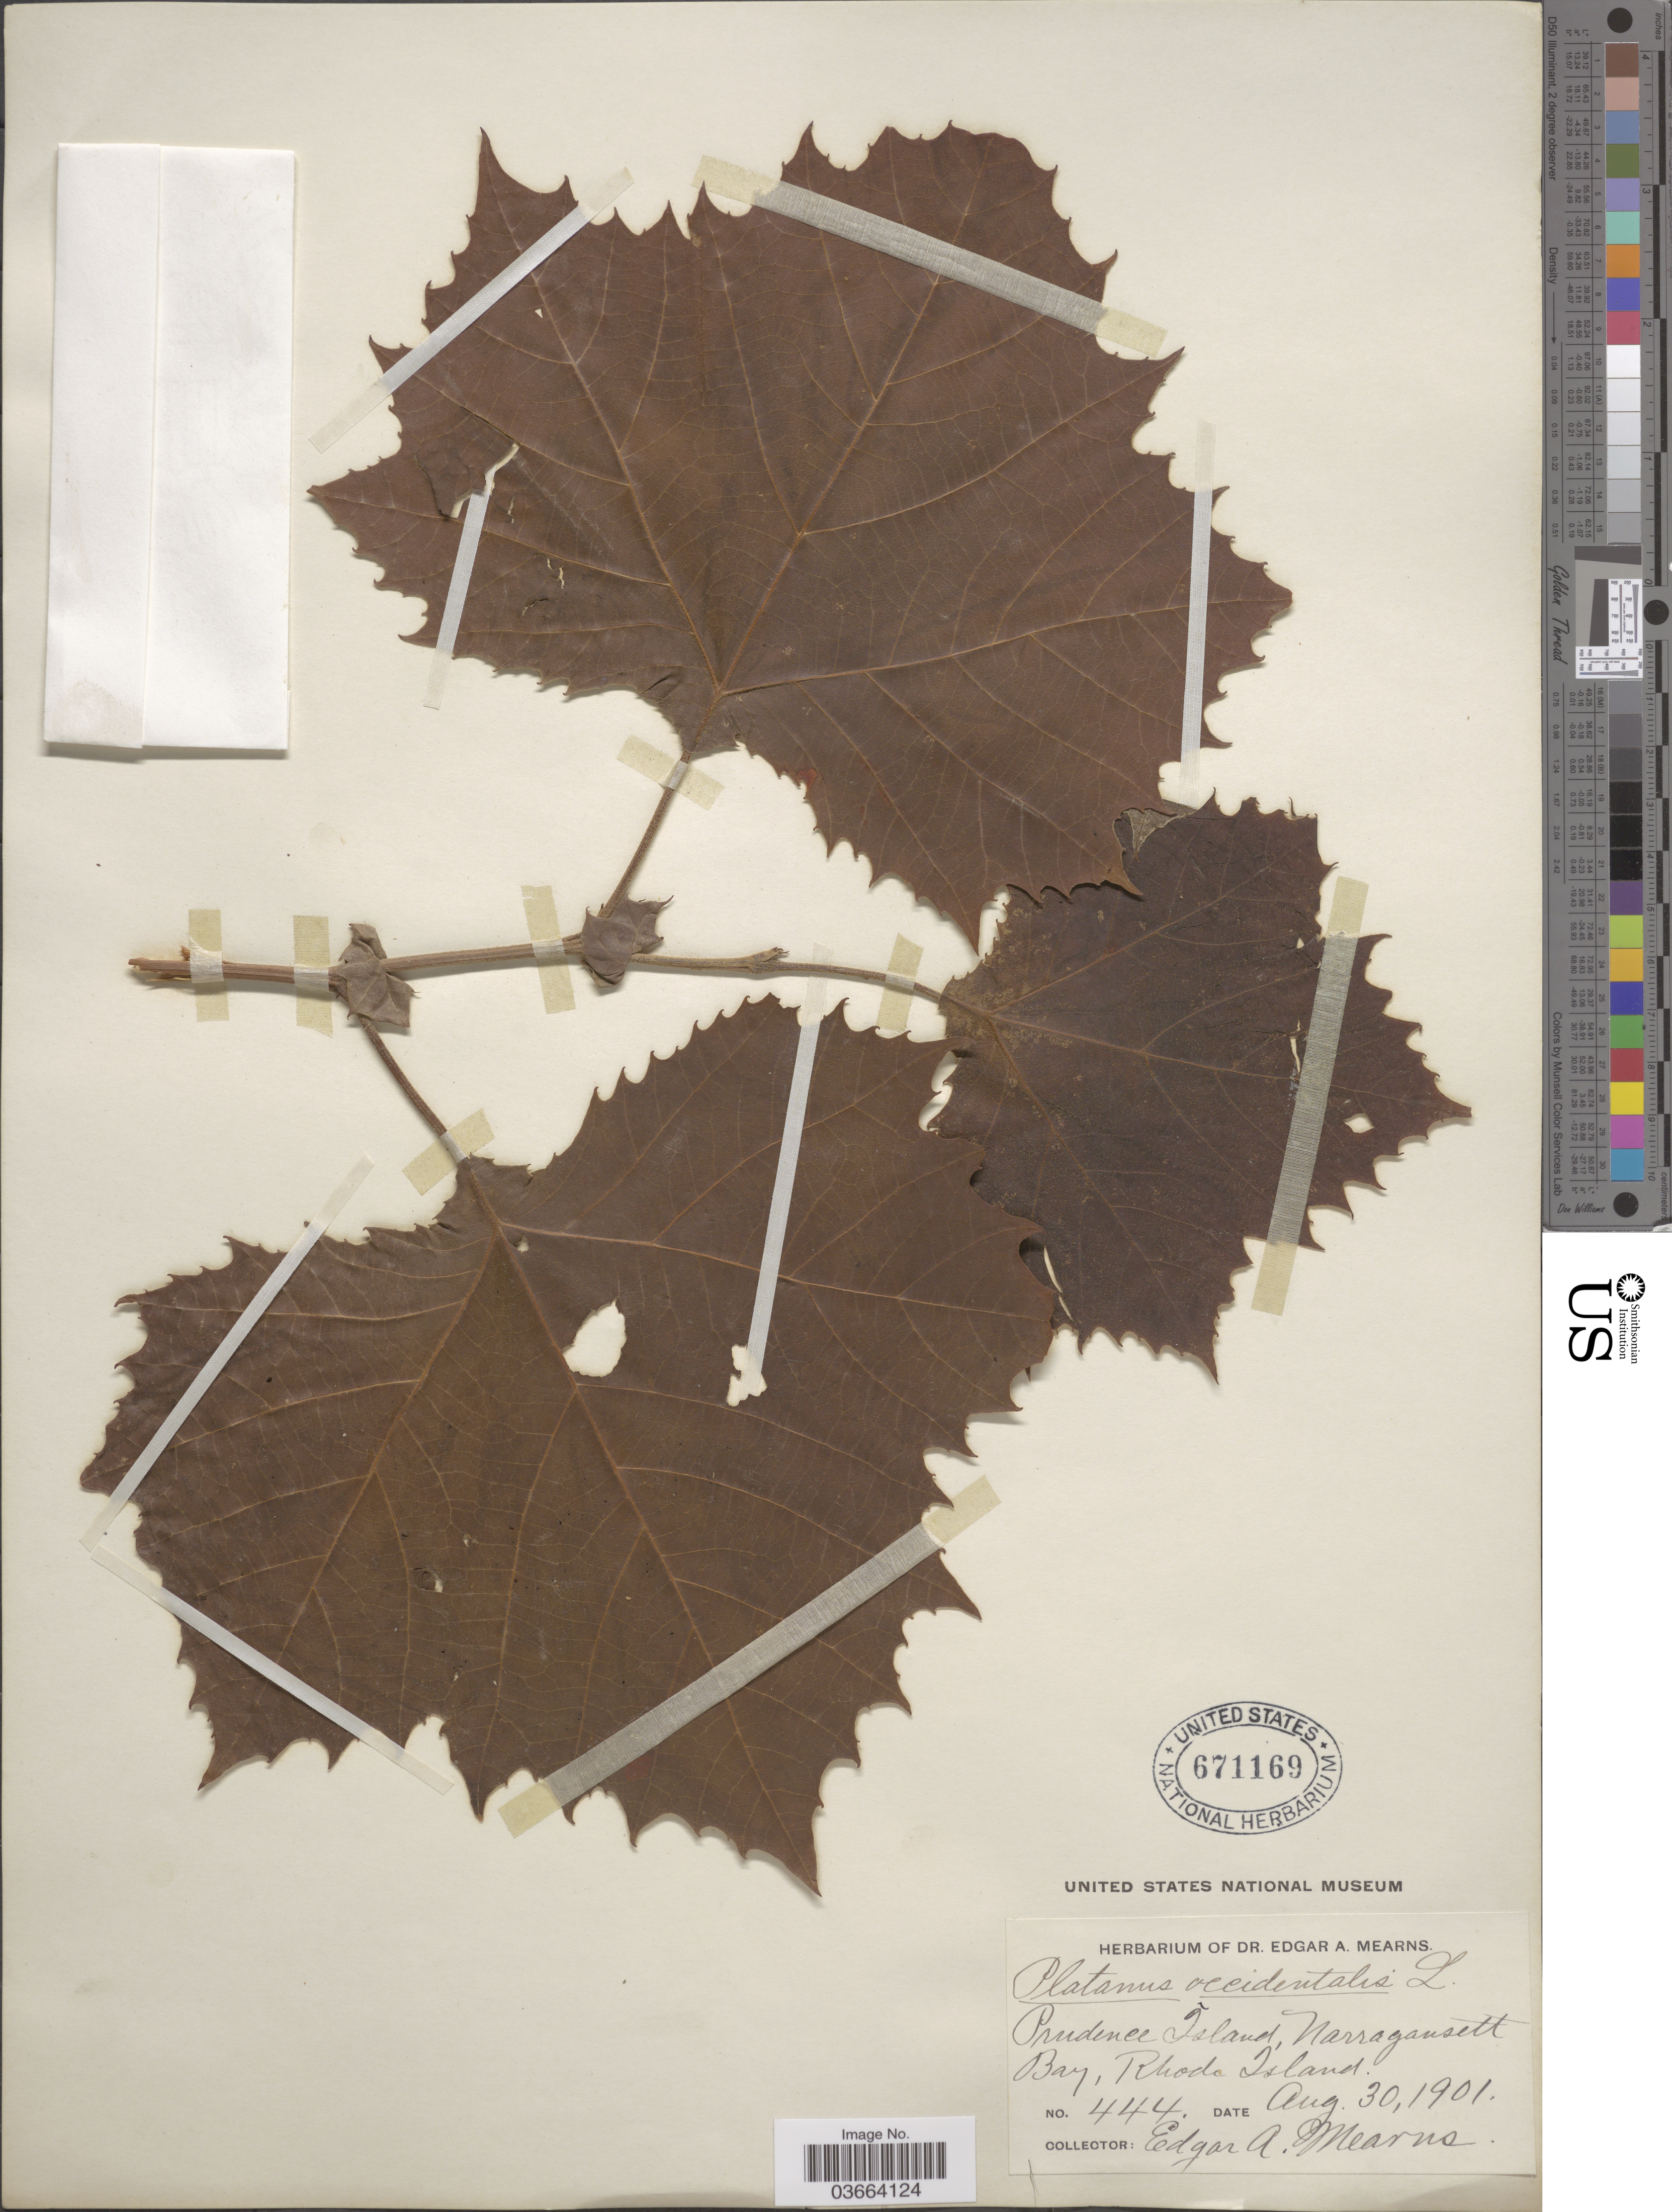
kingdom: Plantae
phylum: Tracheophyta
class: Magnoliopsida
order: Proteales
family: Platanaceae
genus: Platanus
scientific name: Platanus occidentalis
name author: L.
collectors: E. A. Mearns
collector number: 444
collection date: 1901-08-30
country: United States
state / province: Rhode Island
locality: Prudence Island, Narragansett Bay.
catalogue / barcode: US 671169